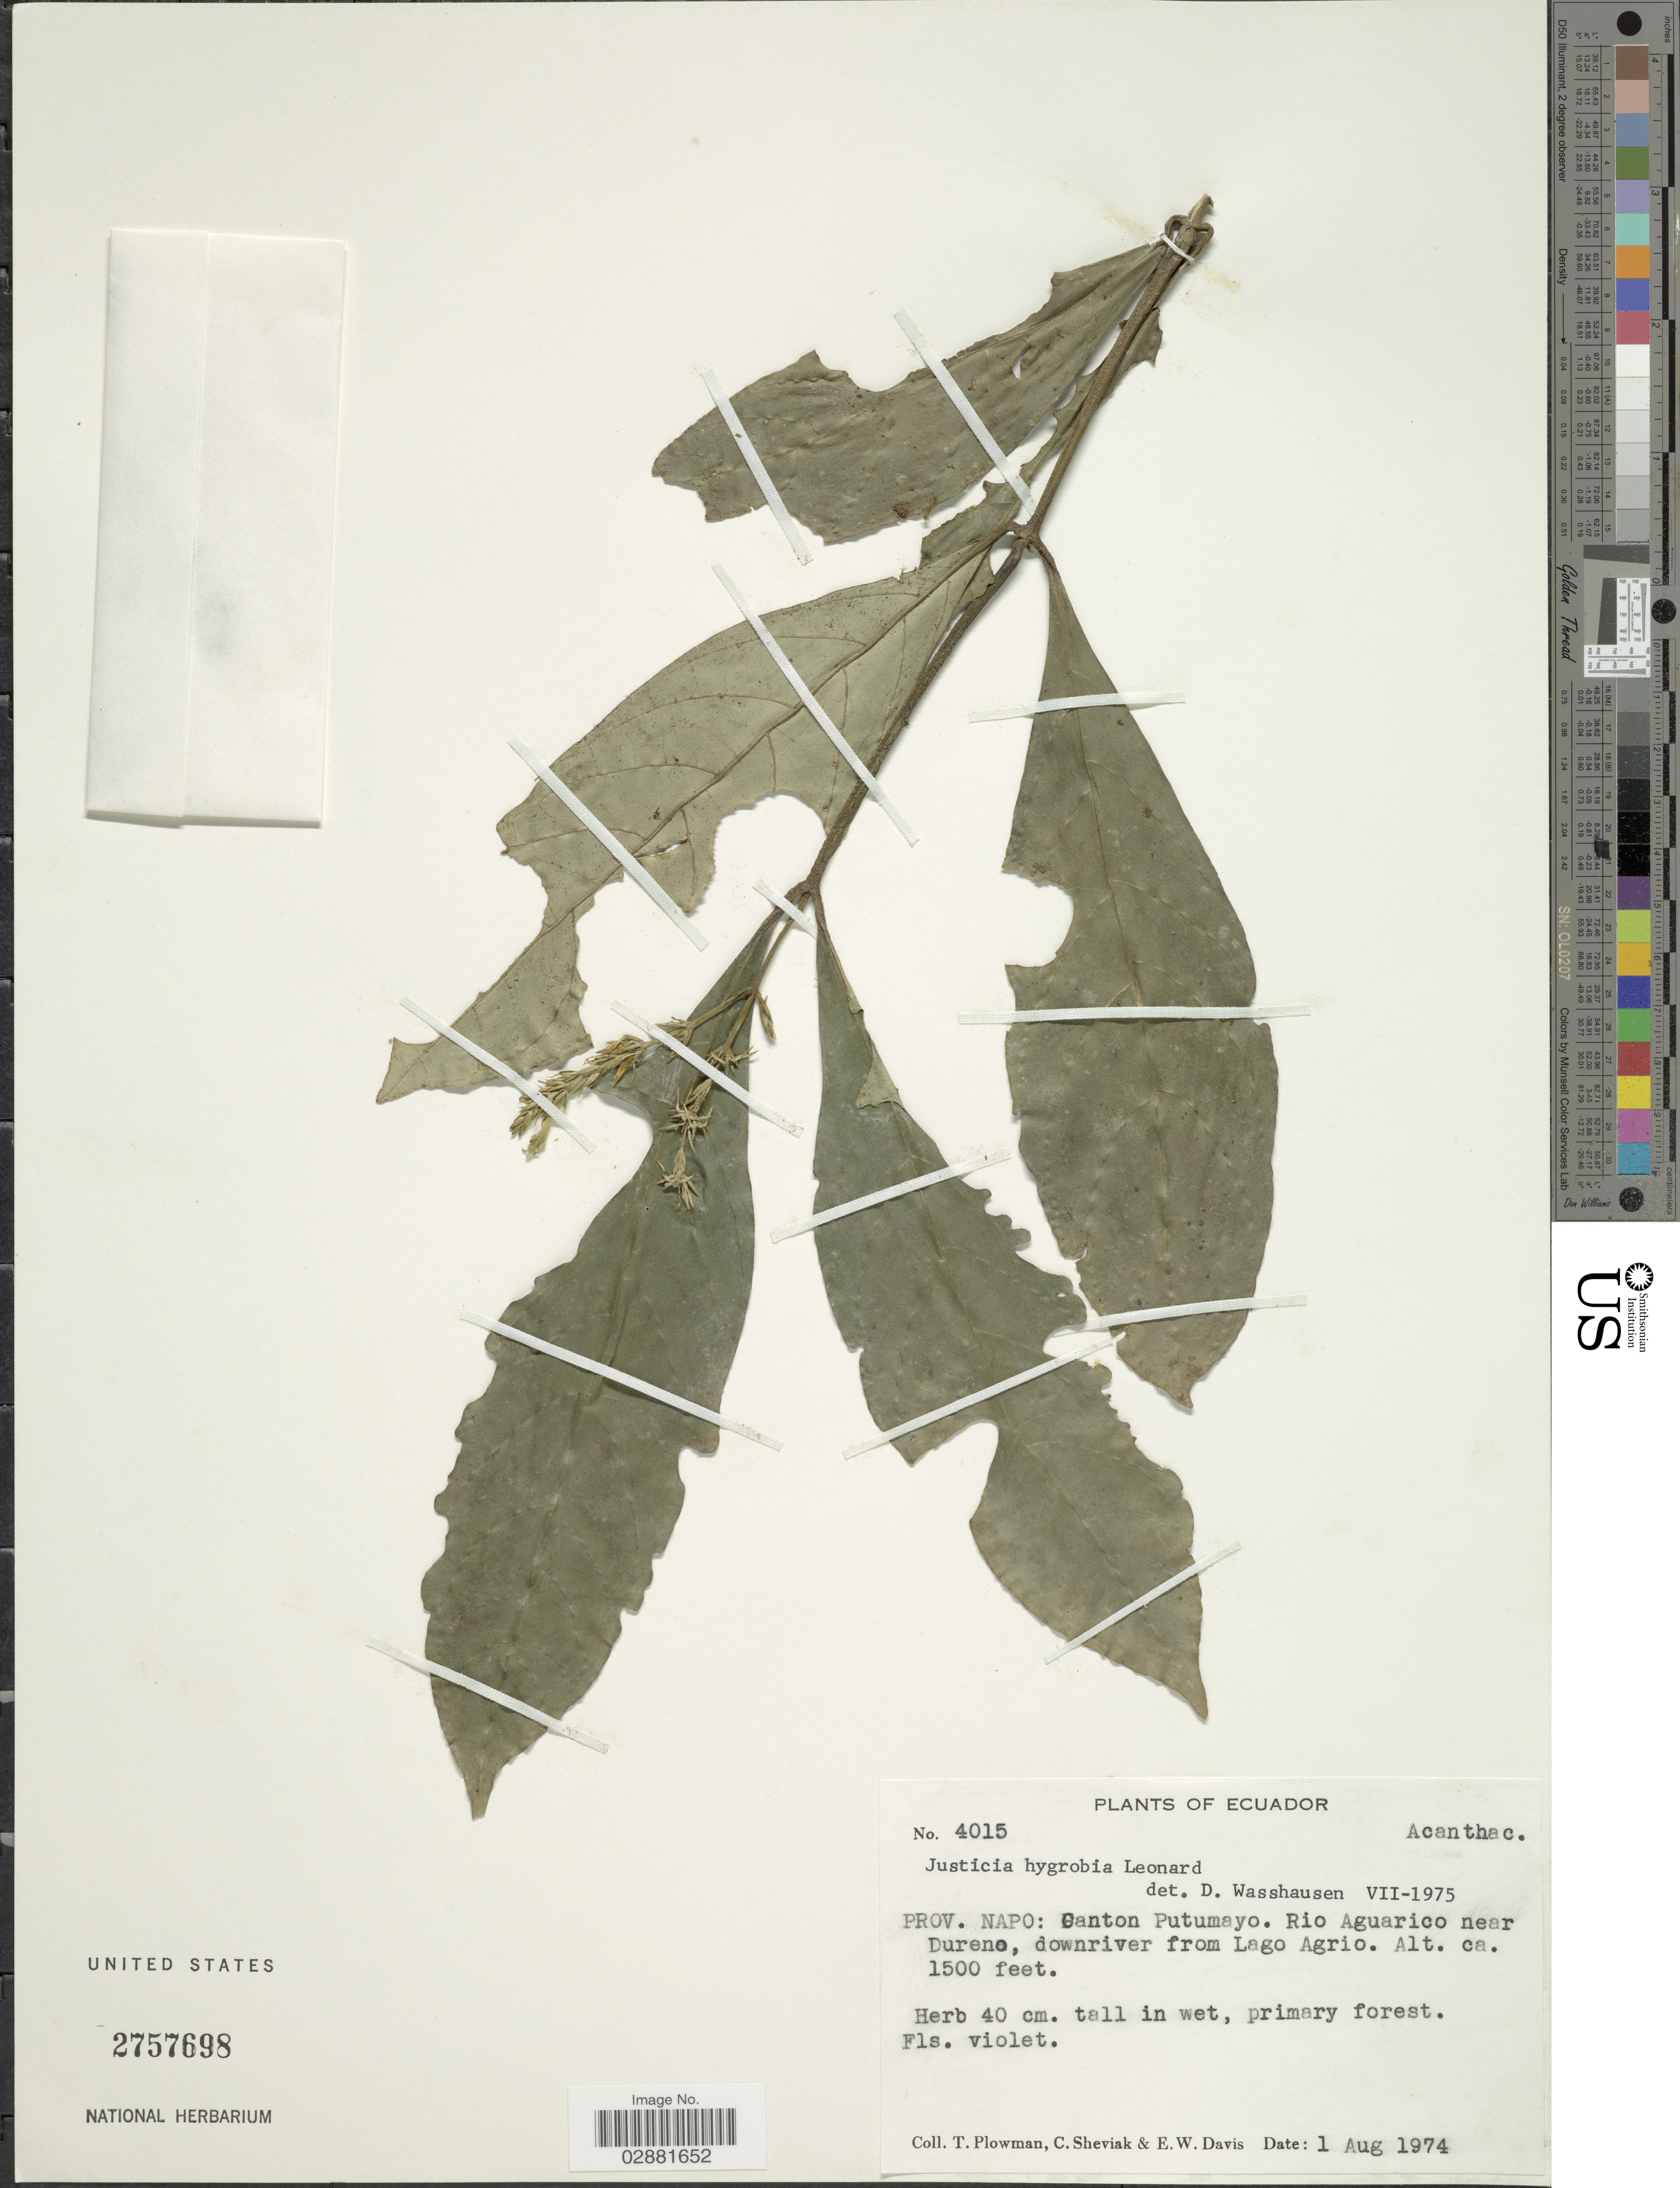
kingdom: Plantae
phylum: Tracheophyta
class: Magnoliopsida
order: Lamiales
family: Acanthaceae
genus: Justicia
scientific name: Justicia sp.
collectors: T. Plowman, C. J. Sheviak & E. W. Davis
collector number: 4015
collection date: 1974-08-01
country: Ecuador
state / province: Napo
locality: Canton Putumayo, Rio Aguarico near Dureno, downriver from Lago Agrio.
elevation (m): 457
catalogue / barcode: US 2757698